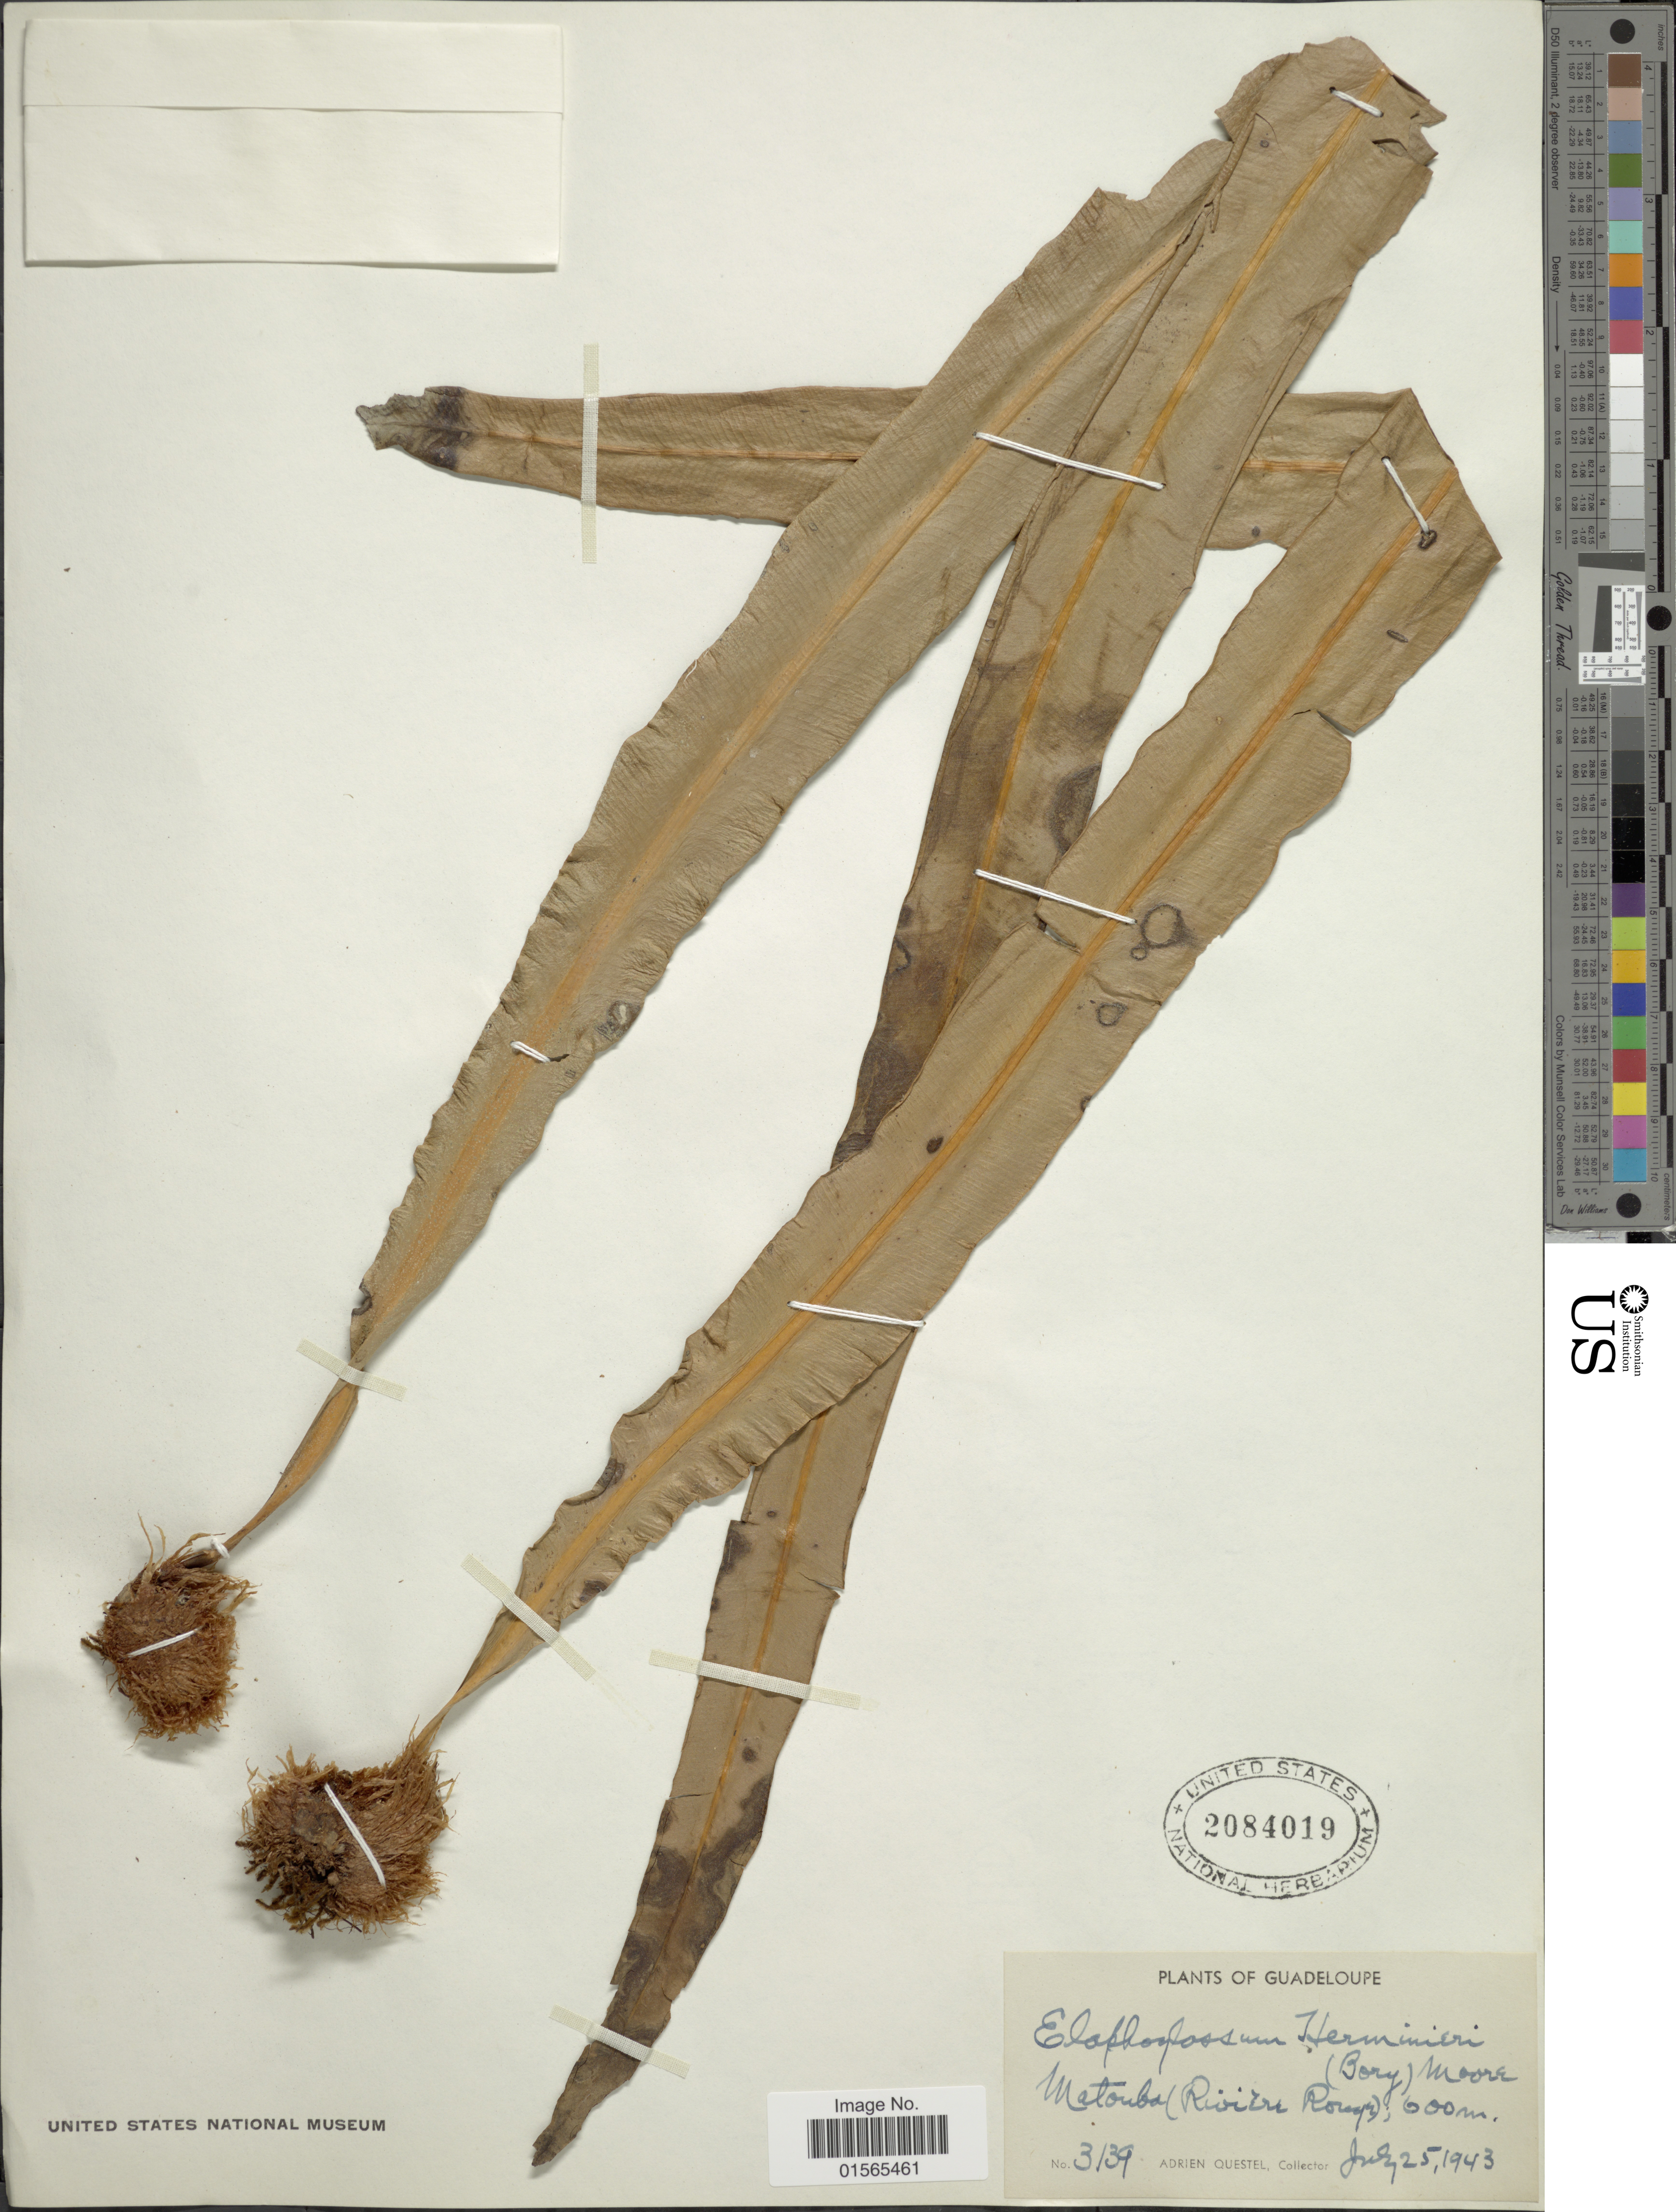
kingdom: Plantae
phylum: Tracheophyta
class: Polypodiopsida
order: Polypodiales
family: Dryopteridaceae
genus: Elaphoglossum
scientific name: Elaphoglossum herminieri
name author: (Bory & Fée) T. Moore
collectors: A. Questel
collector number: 3139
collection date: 1943-07-25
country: Guadeloupe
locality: Matouba (Riviere Rouge)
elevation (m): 600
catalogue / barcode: US 2084019